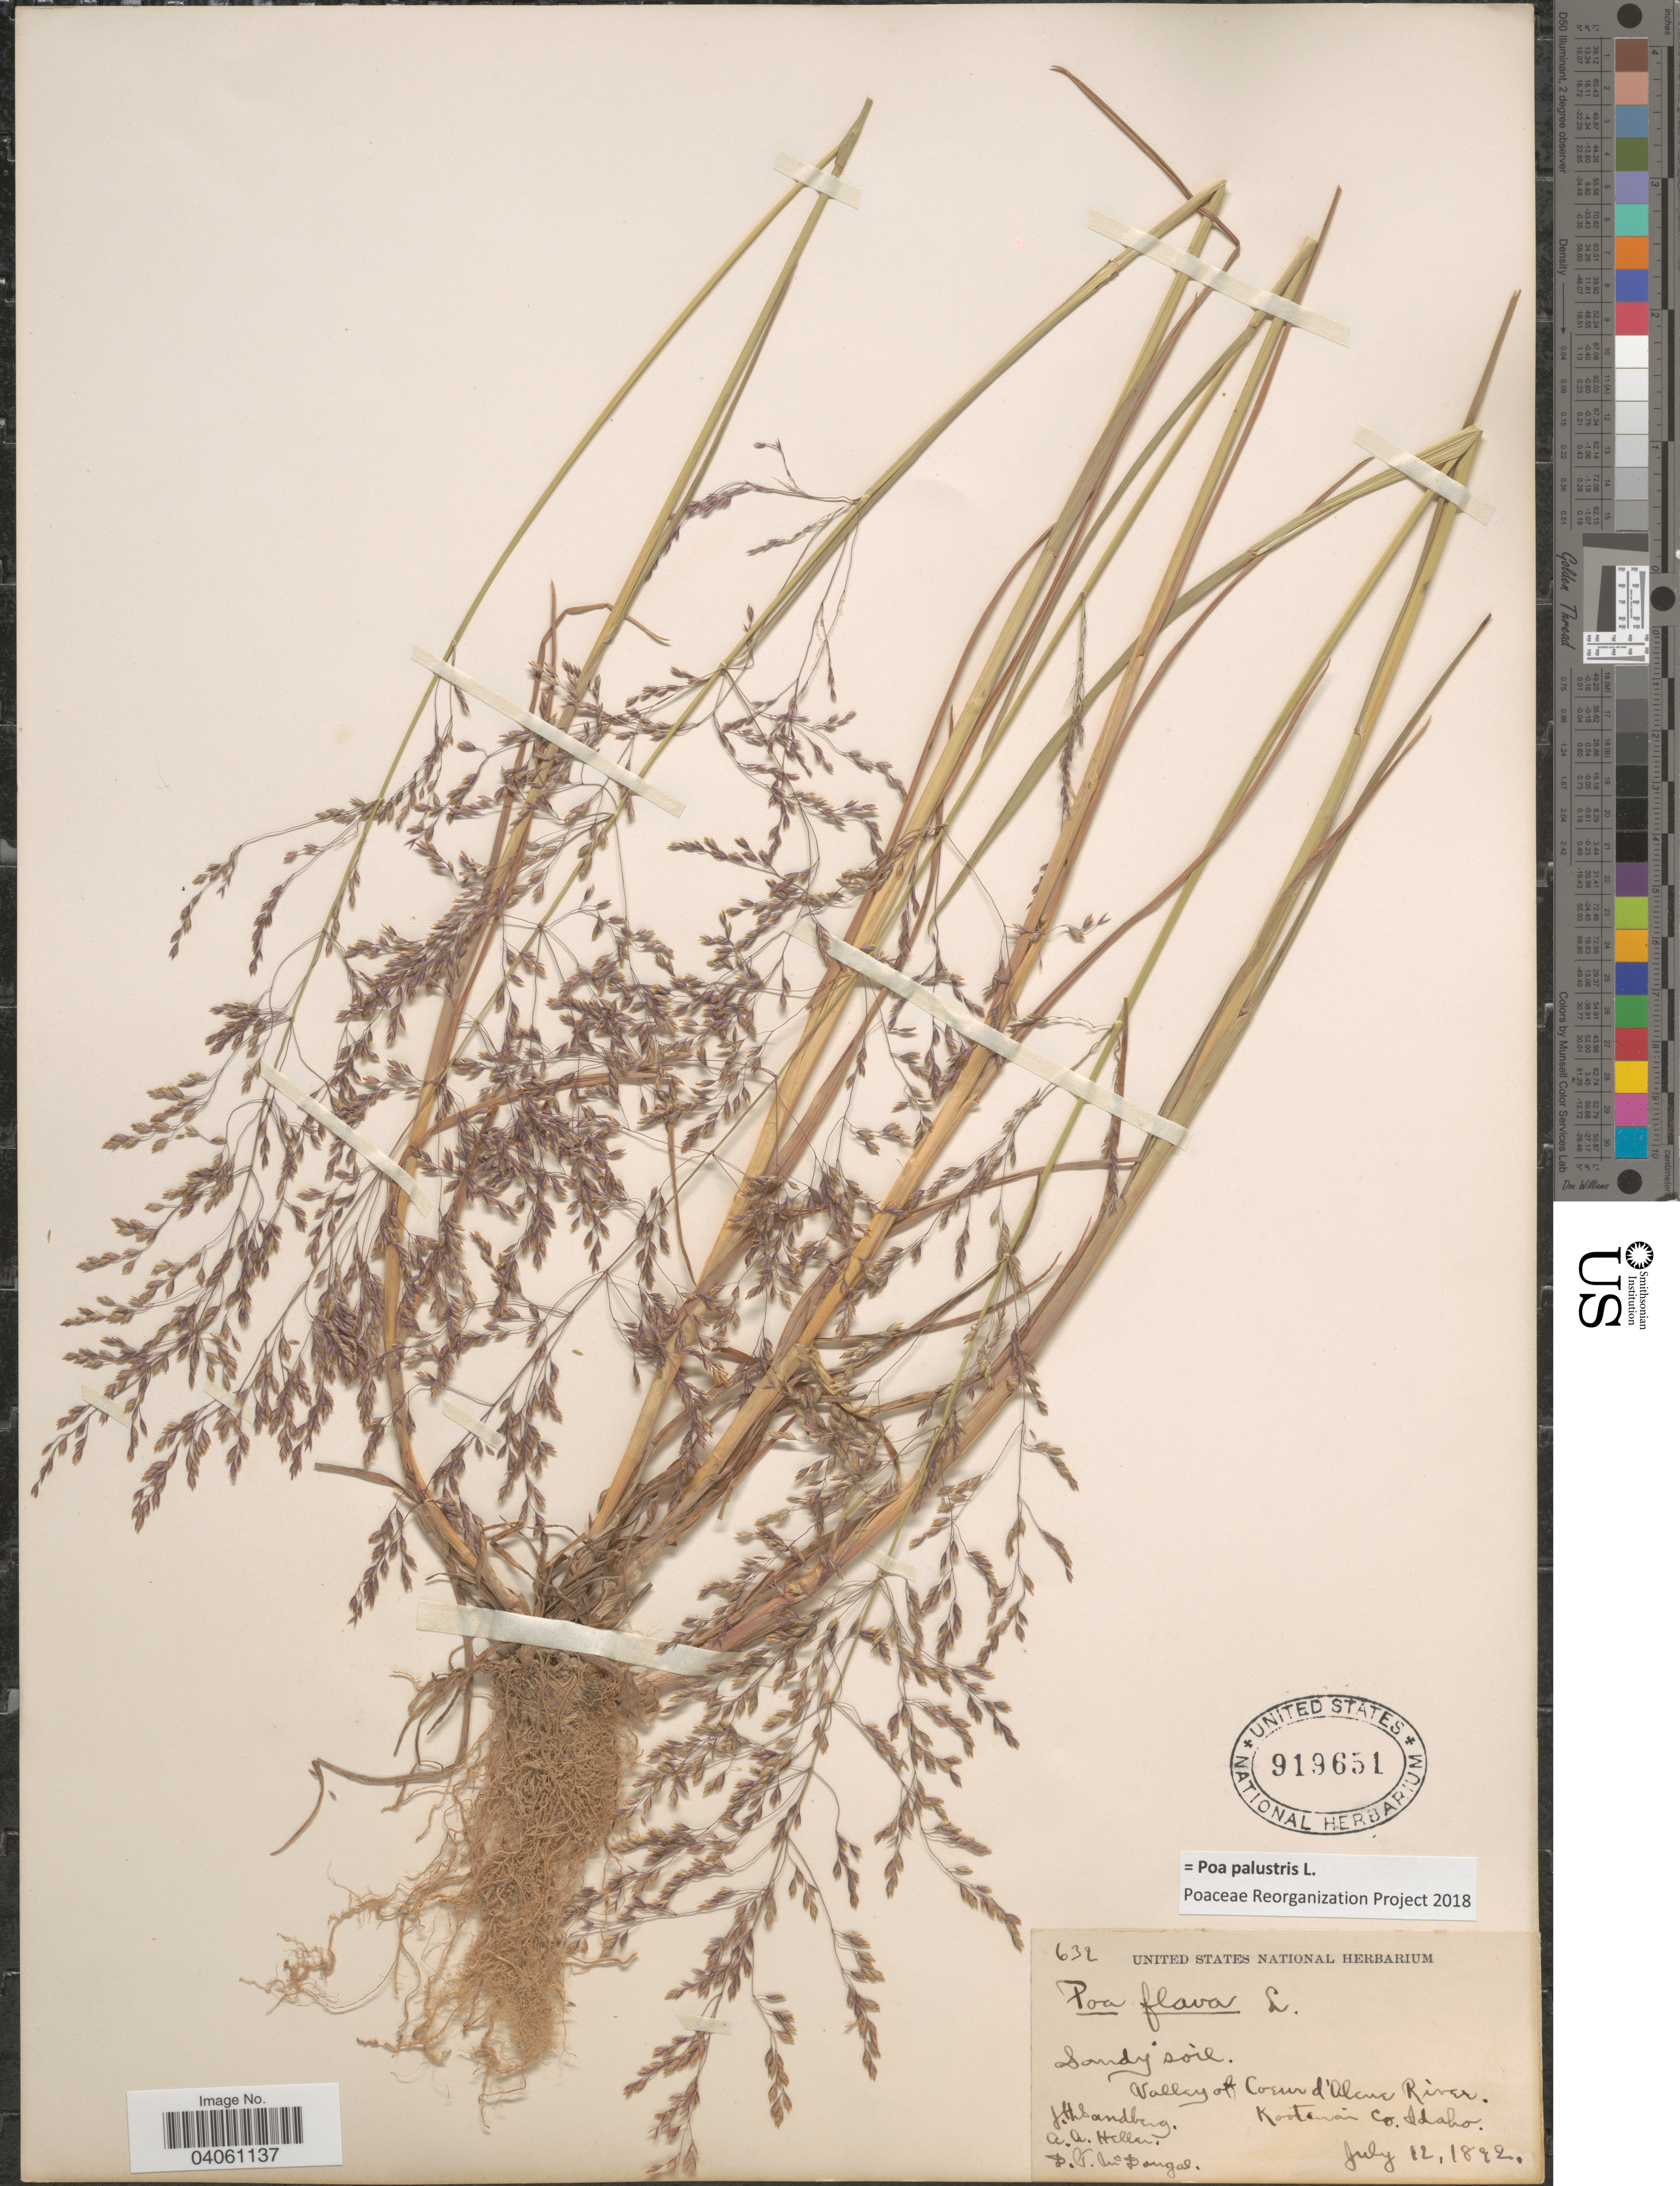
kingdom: Plantae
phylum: Tracheophyta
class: Liliopsida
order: Poales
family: Poaceae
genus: Poa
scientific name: Poa palustris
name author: L.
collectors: J. H. Sandberg, A. A. Heller & D. McDougal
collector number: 632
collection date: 1892-07-12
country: United States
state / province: Idaho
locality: Valley of Coeur d' Alene River. Kootenai Co.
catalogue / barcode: US 919651